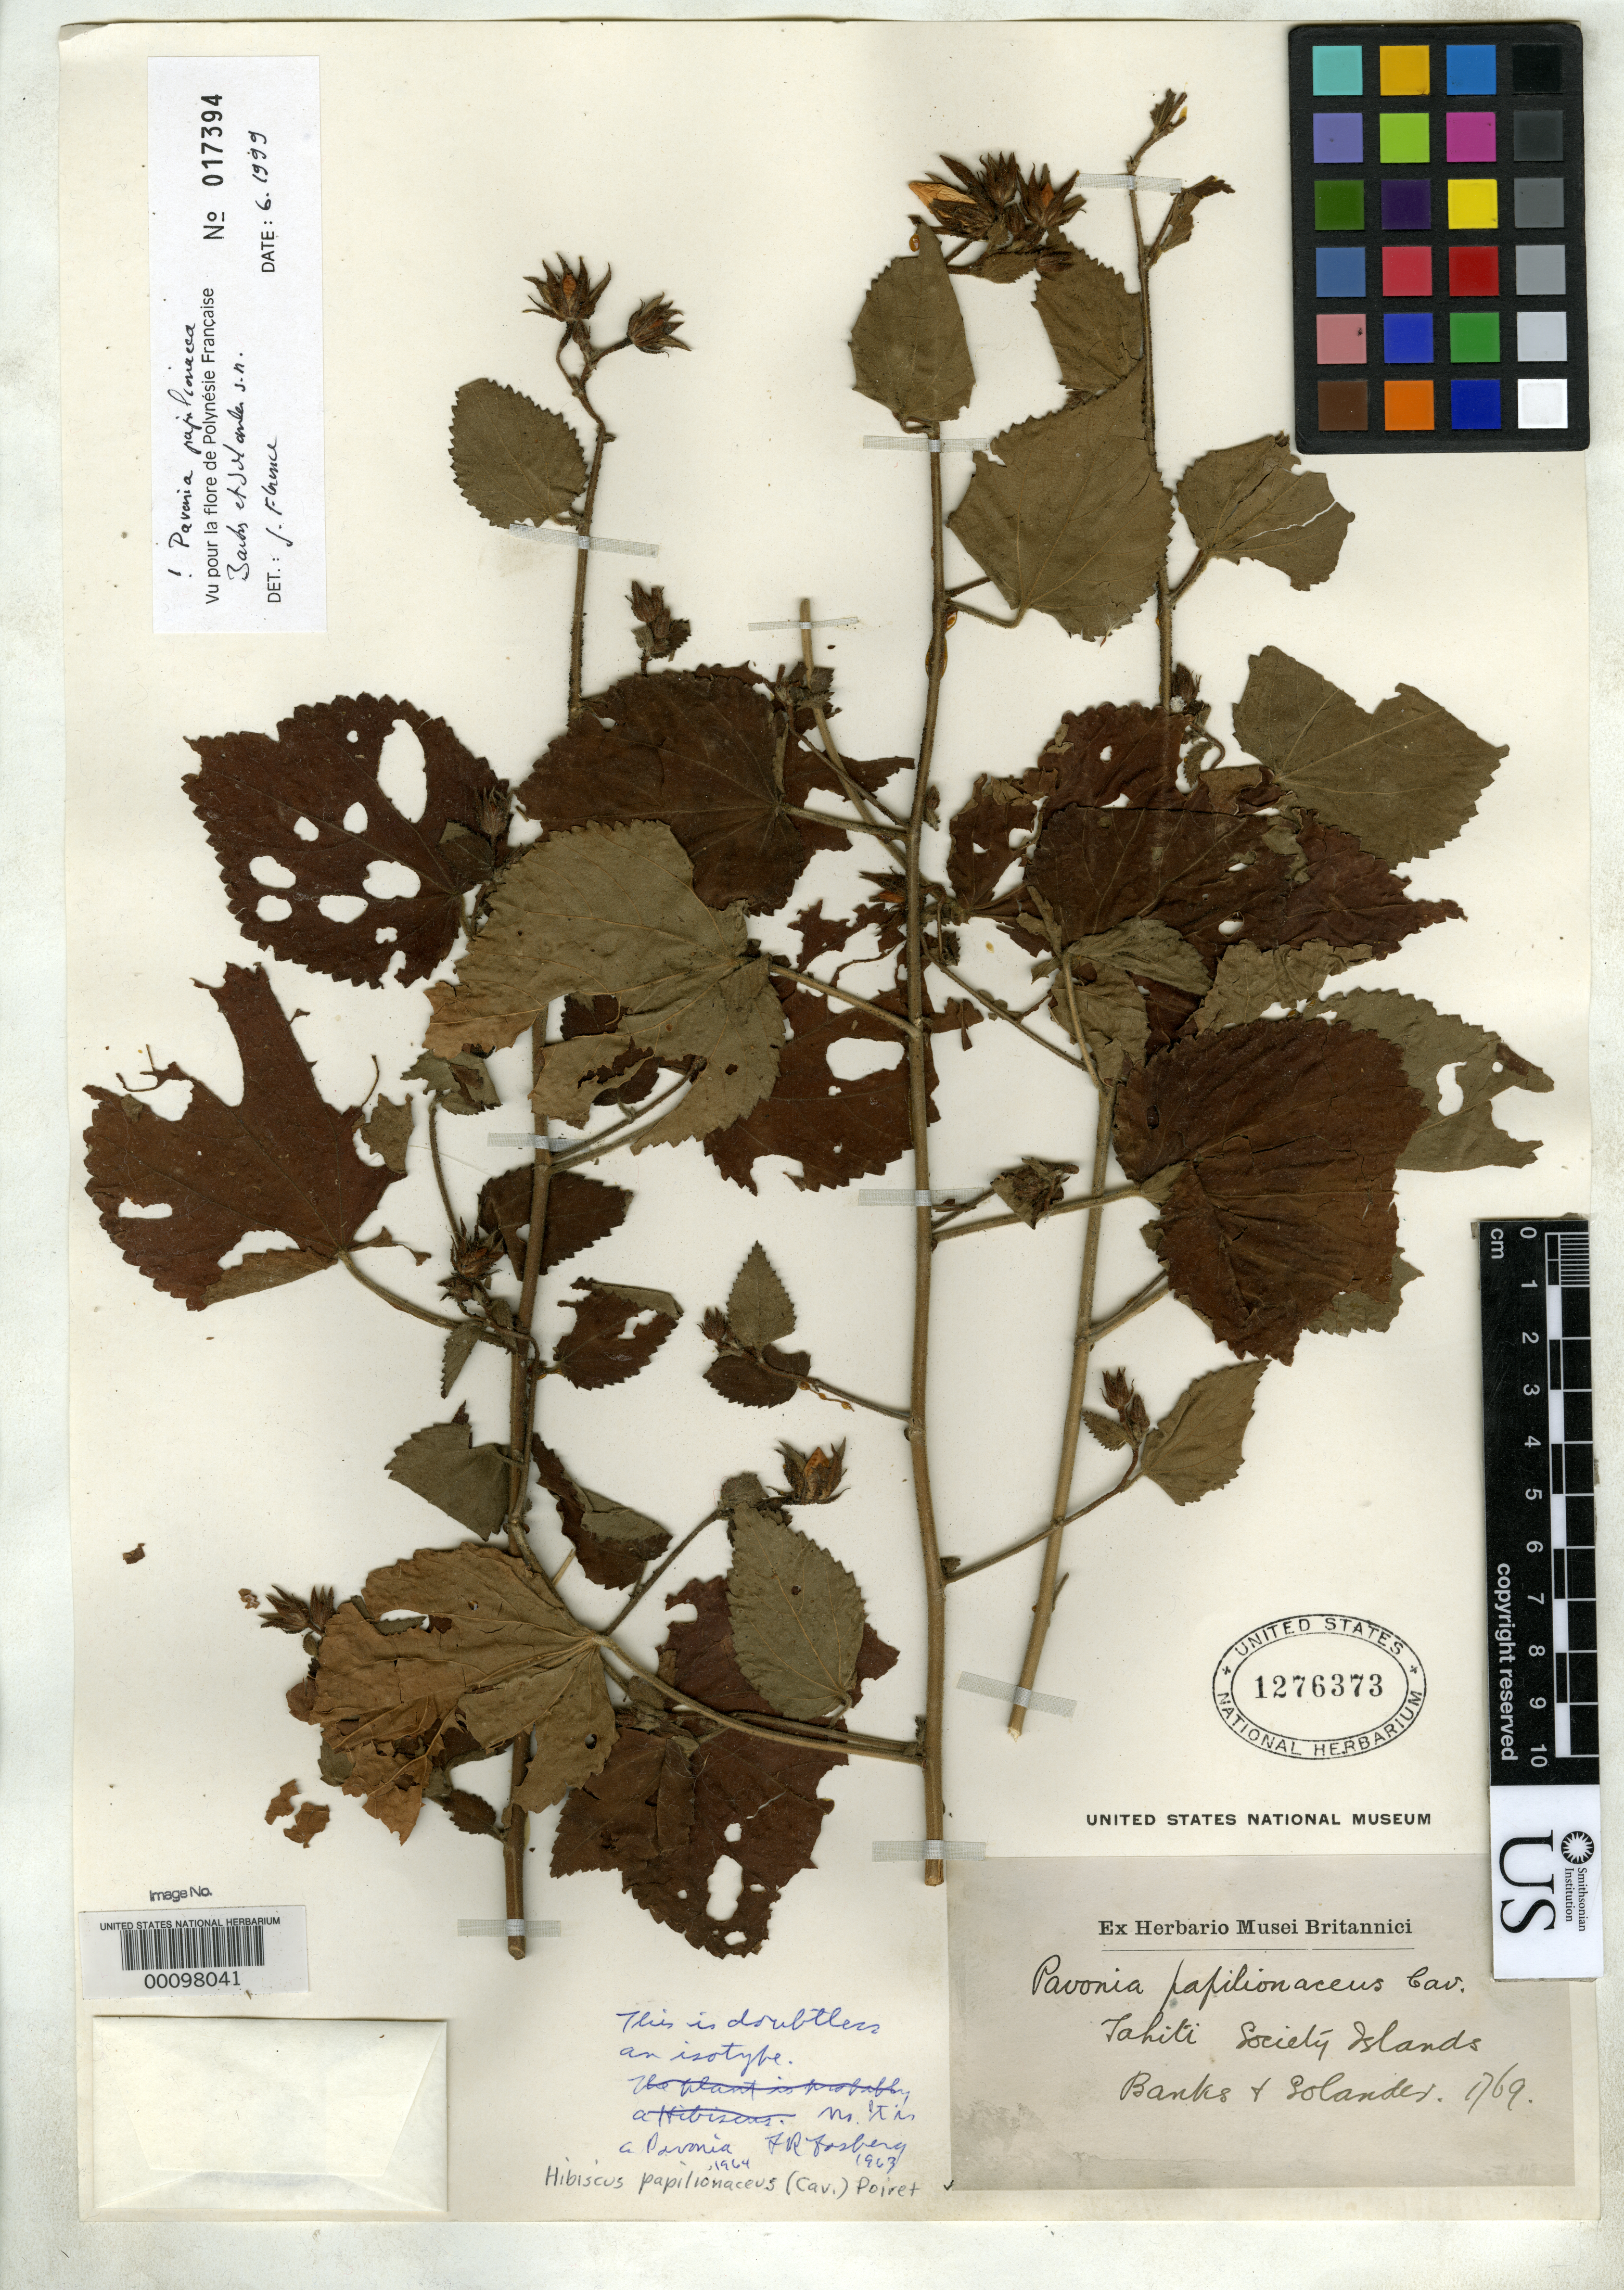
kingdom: Plantae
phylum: Tracheophyta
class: Magnoliopsida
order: Malvales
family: Malvaceae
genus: Pavonia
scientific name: Pavonia papilionacea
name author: Cav.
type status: Isotype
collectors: J. Banks & D. C. Solander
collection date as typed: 1769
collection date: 1769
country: French Polynesia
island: Tahiti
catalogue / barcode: US 1276373